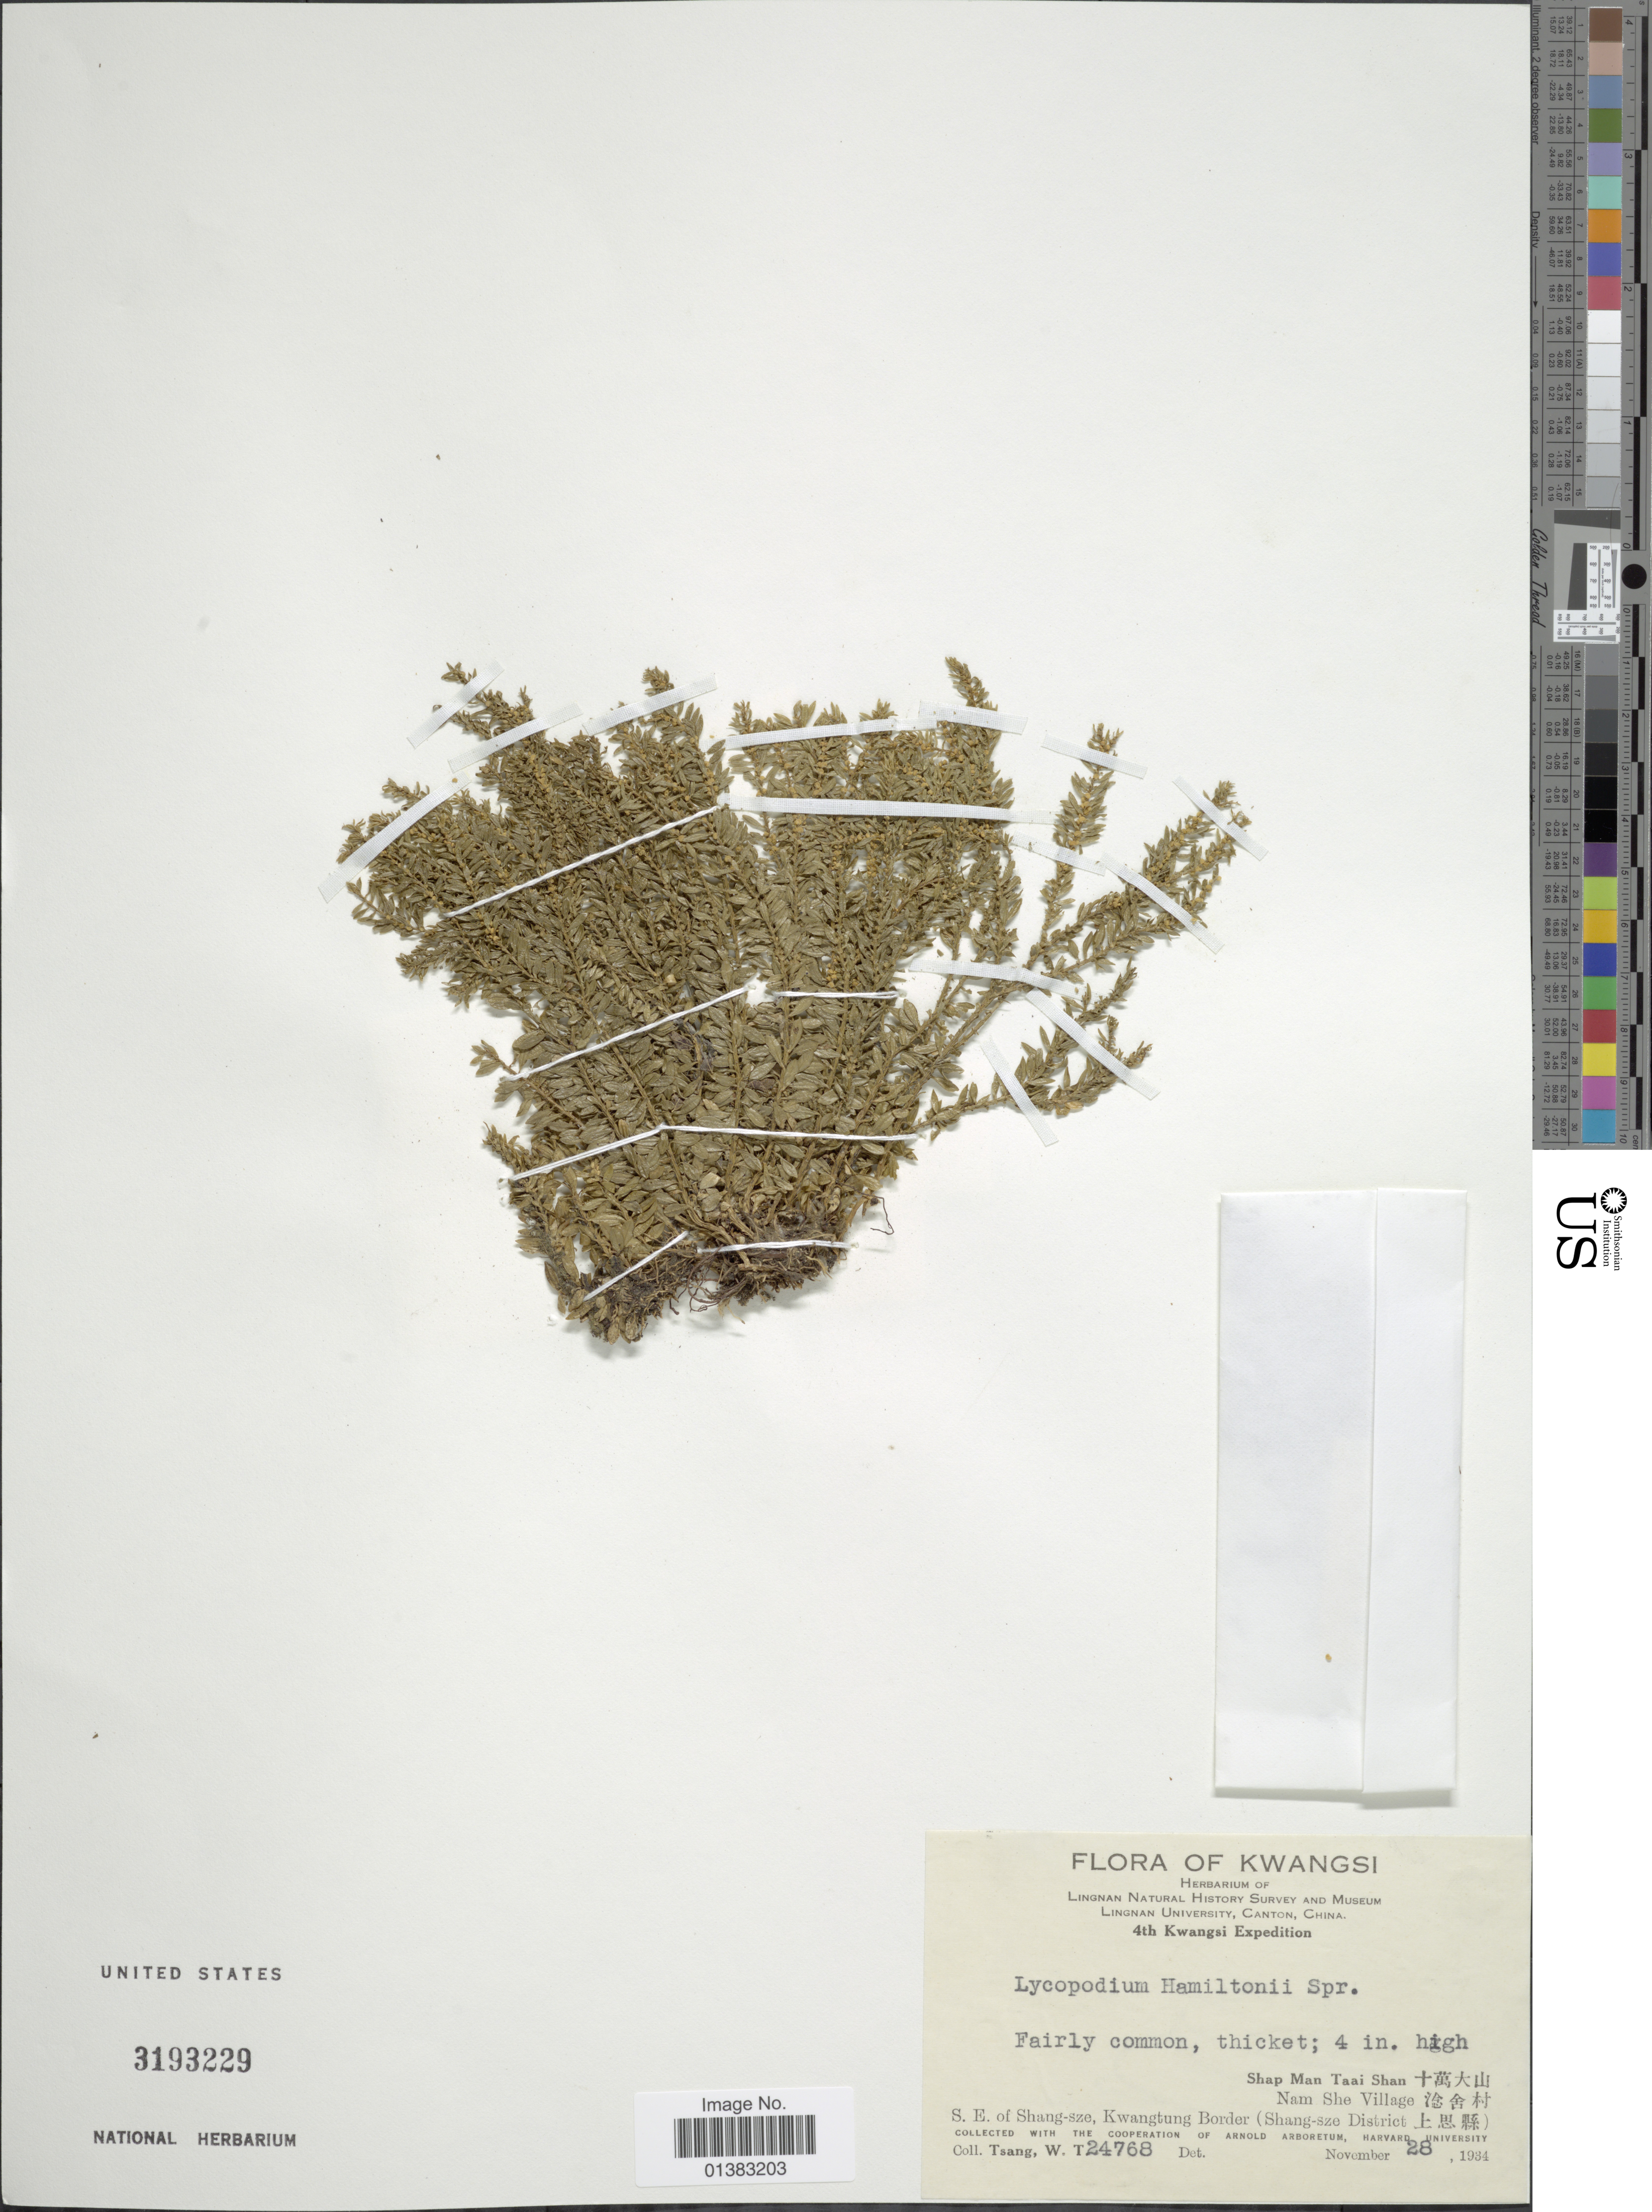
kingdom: Plantae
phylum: Tracheophyta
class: Lycopodiopsida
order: Lycopodiales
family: Lycopodiaceae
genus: Phlegmariurus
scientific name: Phlegmariurus hamiltonii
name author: (Spreng.) Á. Löve & D. Löve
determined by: Field, A. R.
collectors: W. T. Tsang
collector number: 24768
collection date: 1934-11-28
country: China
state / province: Guangxi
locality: Kwangsi, Shap Man Taai Shan X, Nam She Village X, S.E. of Shang-sze, Kwangtung Border (Shang-sze District X)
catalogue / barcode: US 3193229